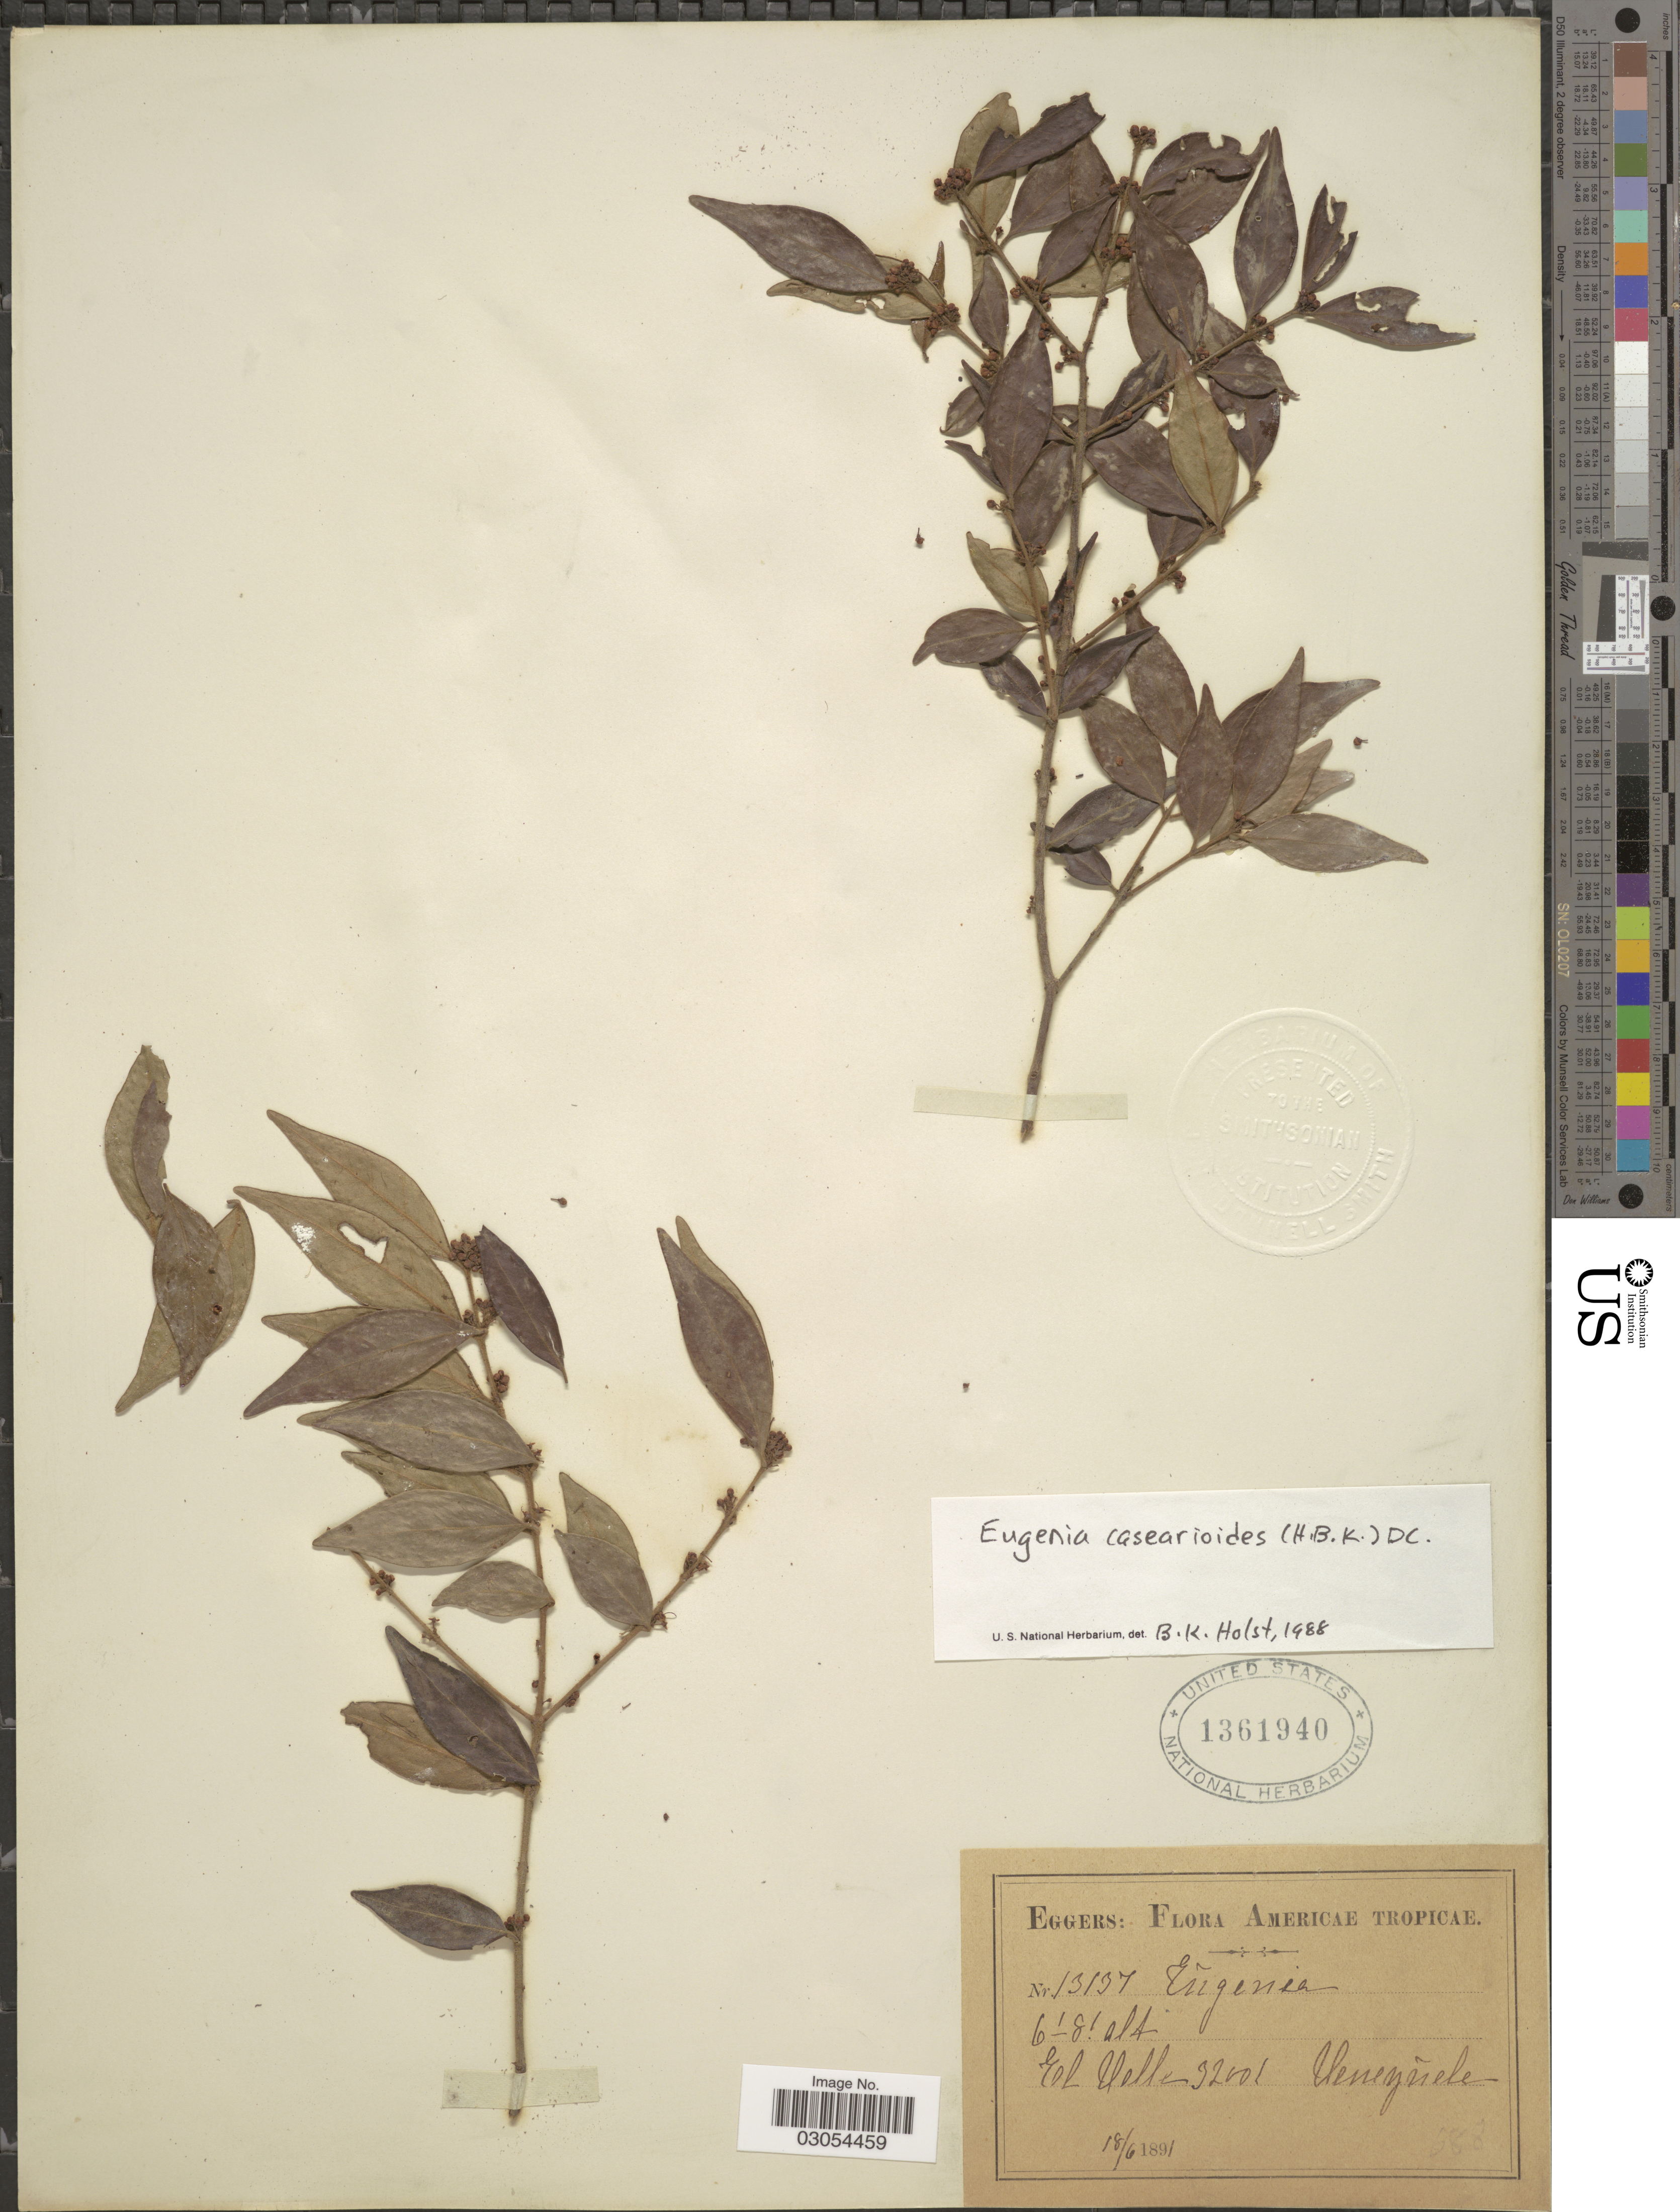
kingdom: Plantae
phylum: Tracheophyta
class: Magnoliopsida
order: Myrtales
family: Myrtaceae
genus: Eugenia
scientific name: Eugenia casearioides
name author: (Kunth) DC.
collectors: -. Eggers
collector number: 13137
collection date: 1891-06-18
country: Venezuela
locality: El Valle.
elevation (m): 975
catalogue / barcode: US 1361940